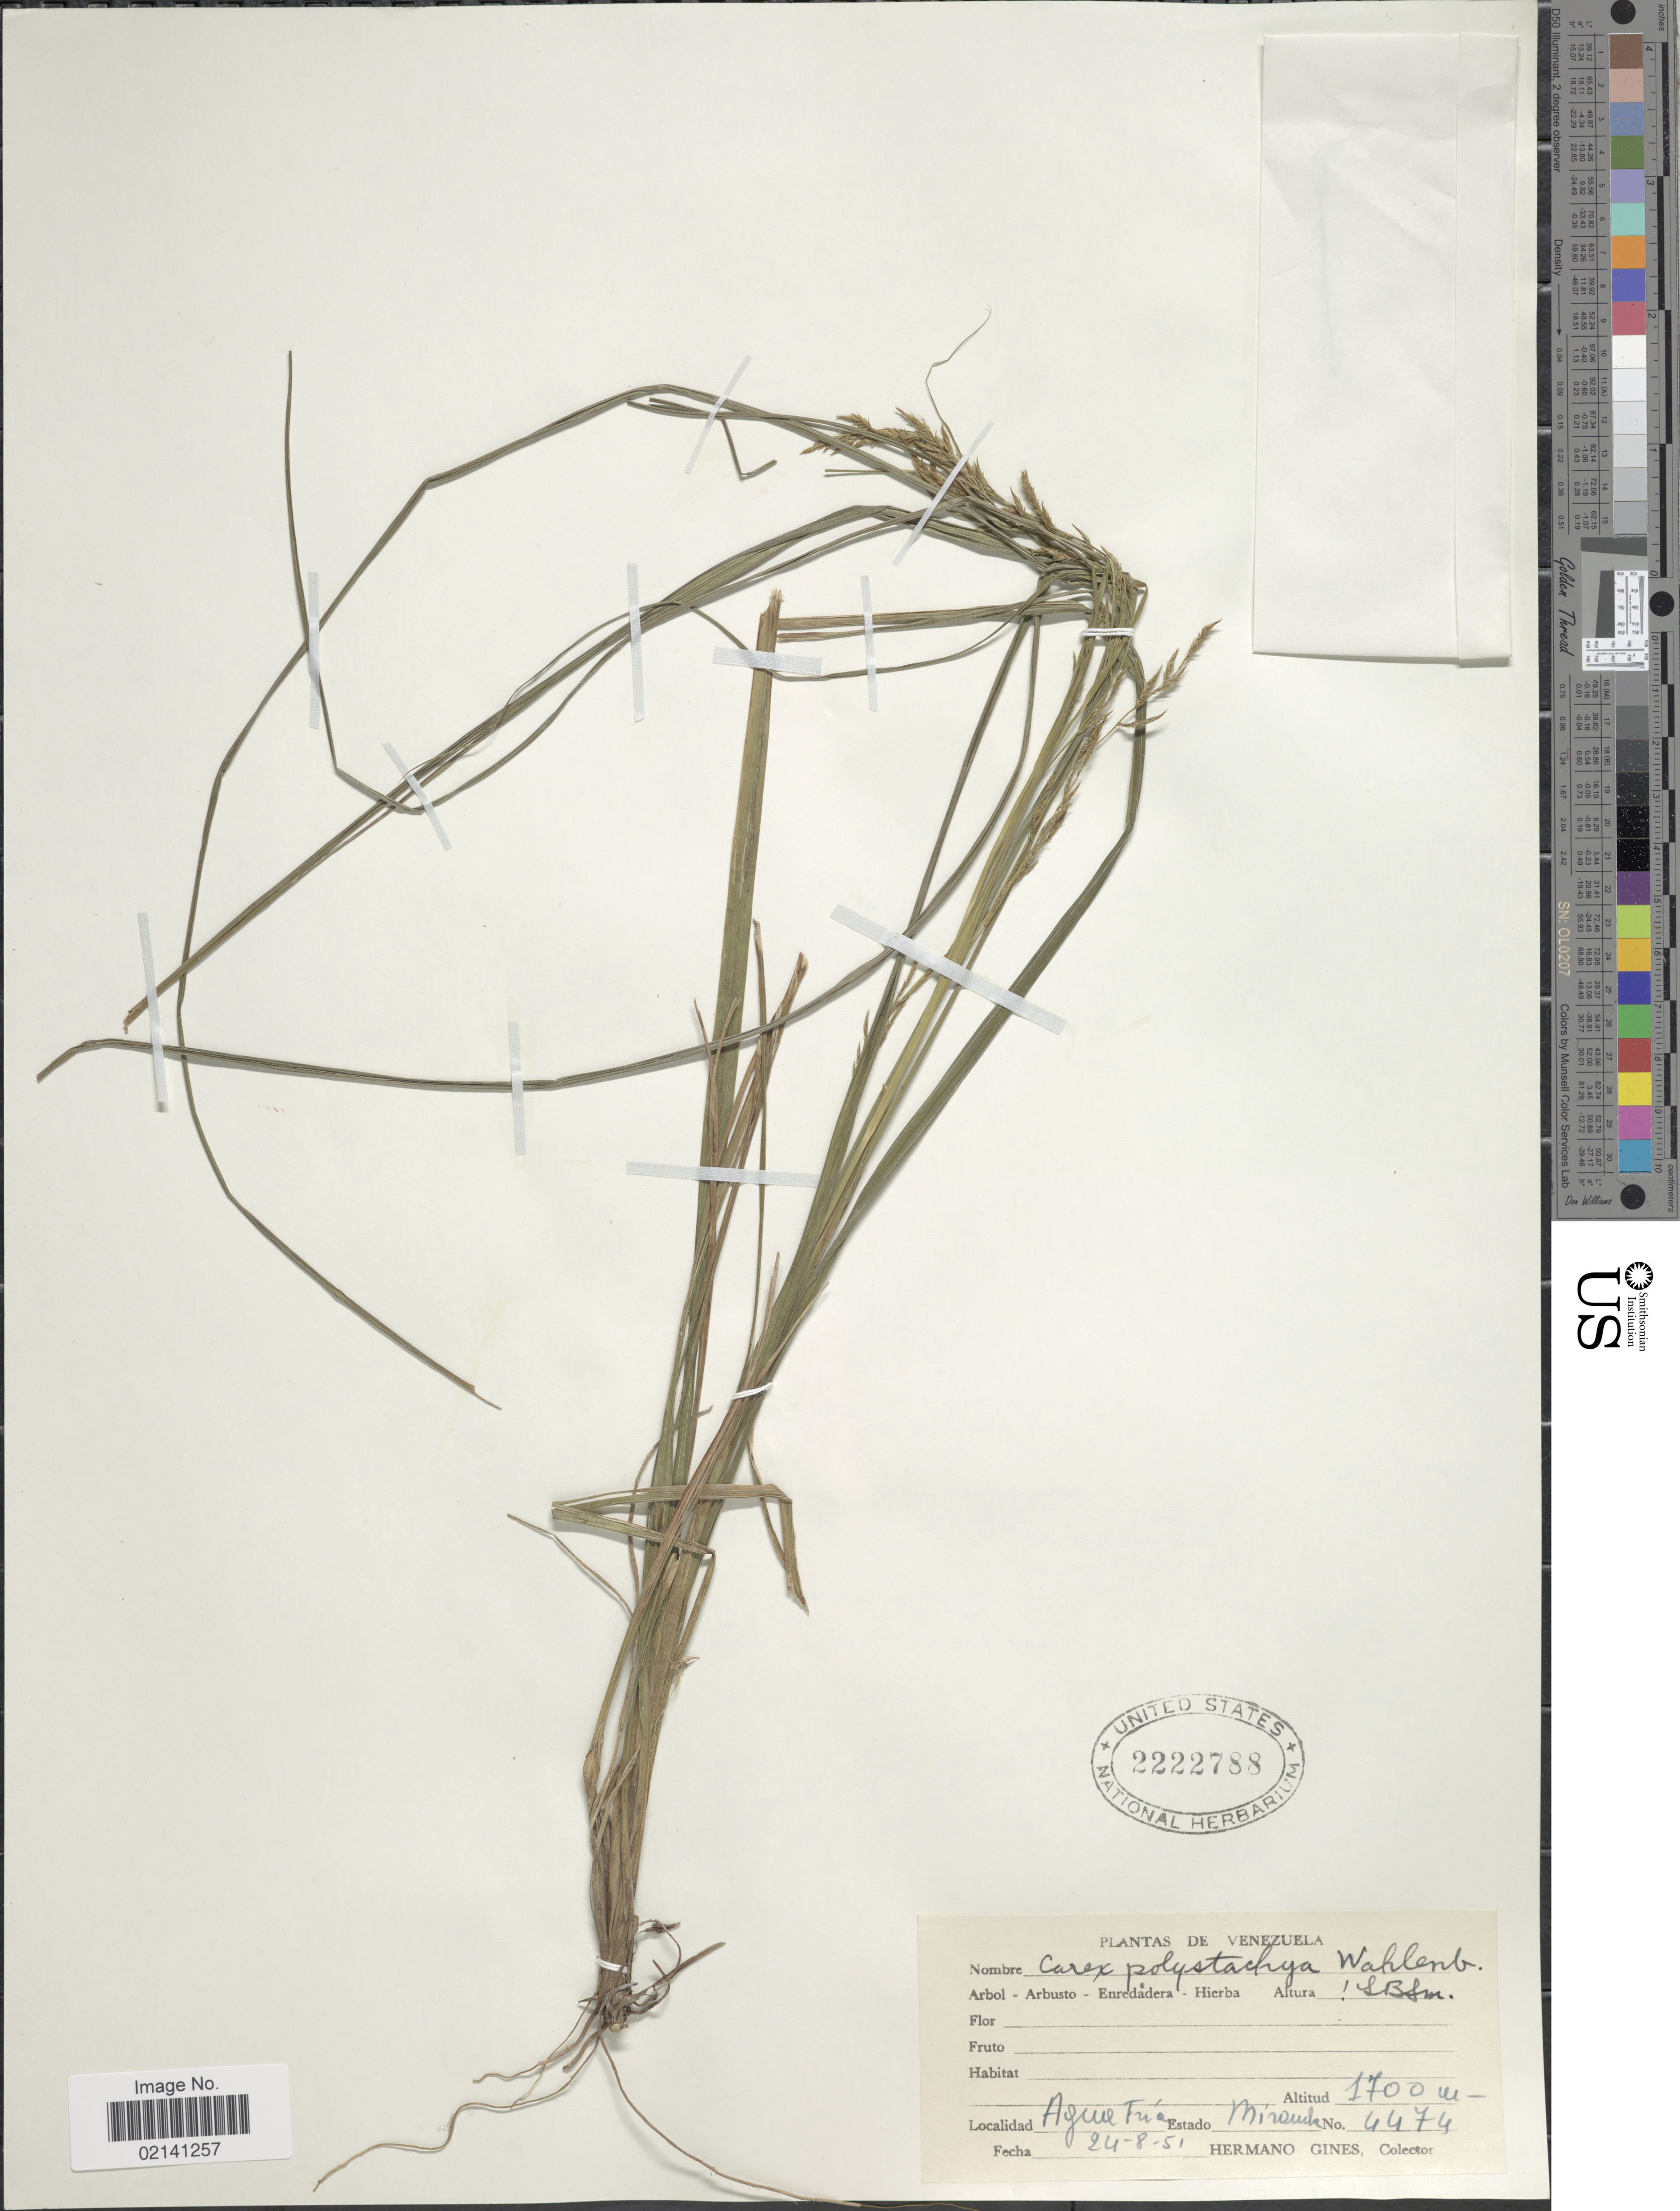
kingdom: Plantae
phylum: Tracheophyta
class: Liliopsida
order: Poales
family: Cyperaceae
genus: Carex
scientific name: Carex polystachya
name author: Sw. ex Wahlenb.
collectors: Bro. Gines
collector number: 4474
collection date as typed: Transcribed d/m/y: 24/8/51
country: Venezuela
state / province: Miranda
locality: Agua Fria.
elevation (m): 1700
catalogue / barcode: US 2222788